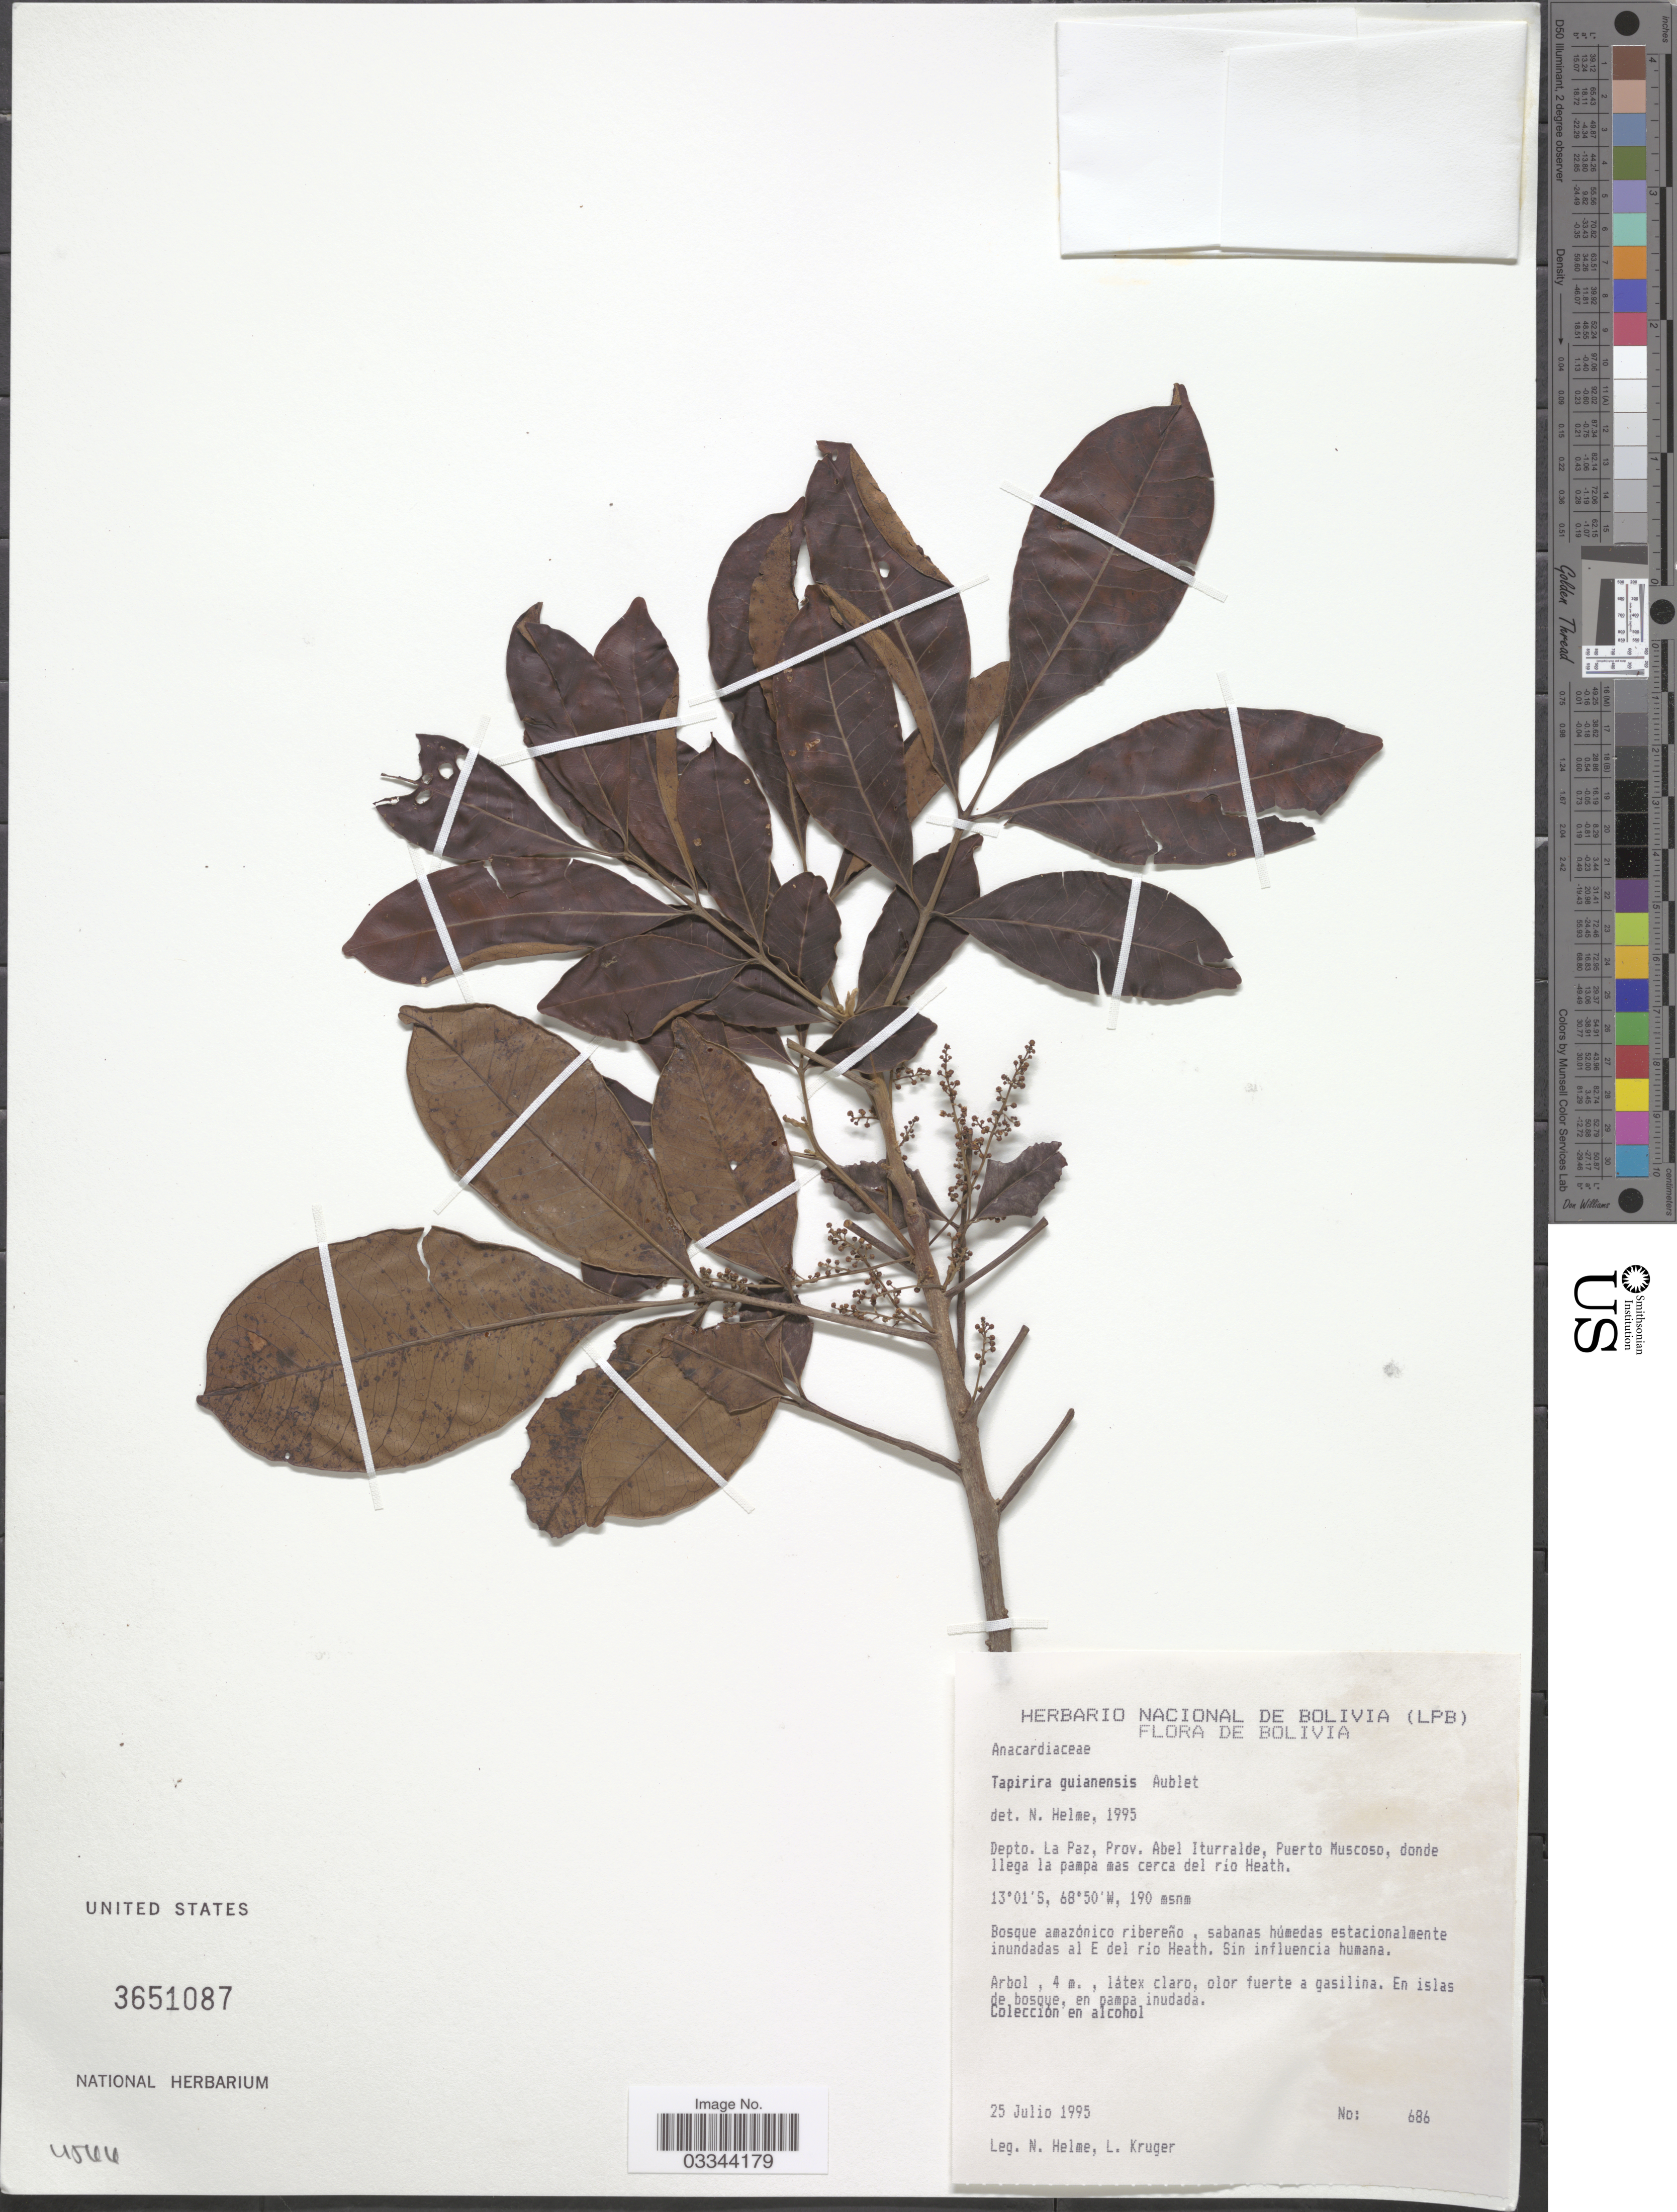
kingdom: Plantae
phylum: Tracheophyta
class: Magnoliopsida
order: Sapindales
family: Anacardiaceae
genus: Tapirira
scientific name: Tapirira guianensis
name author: Aubl.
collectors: N. Helme & L. Kruger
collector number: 686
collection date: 1995-07-25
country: Bolivia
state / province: La Paz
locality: Dept. La Paz, Prov. Abel Iturralde, Puerto Muscoso, donde llega la pampa mas cerca del río Heath.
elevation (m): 190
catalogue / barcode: US 3651087